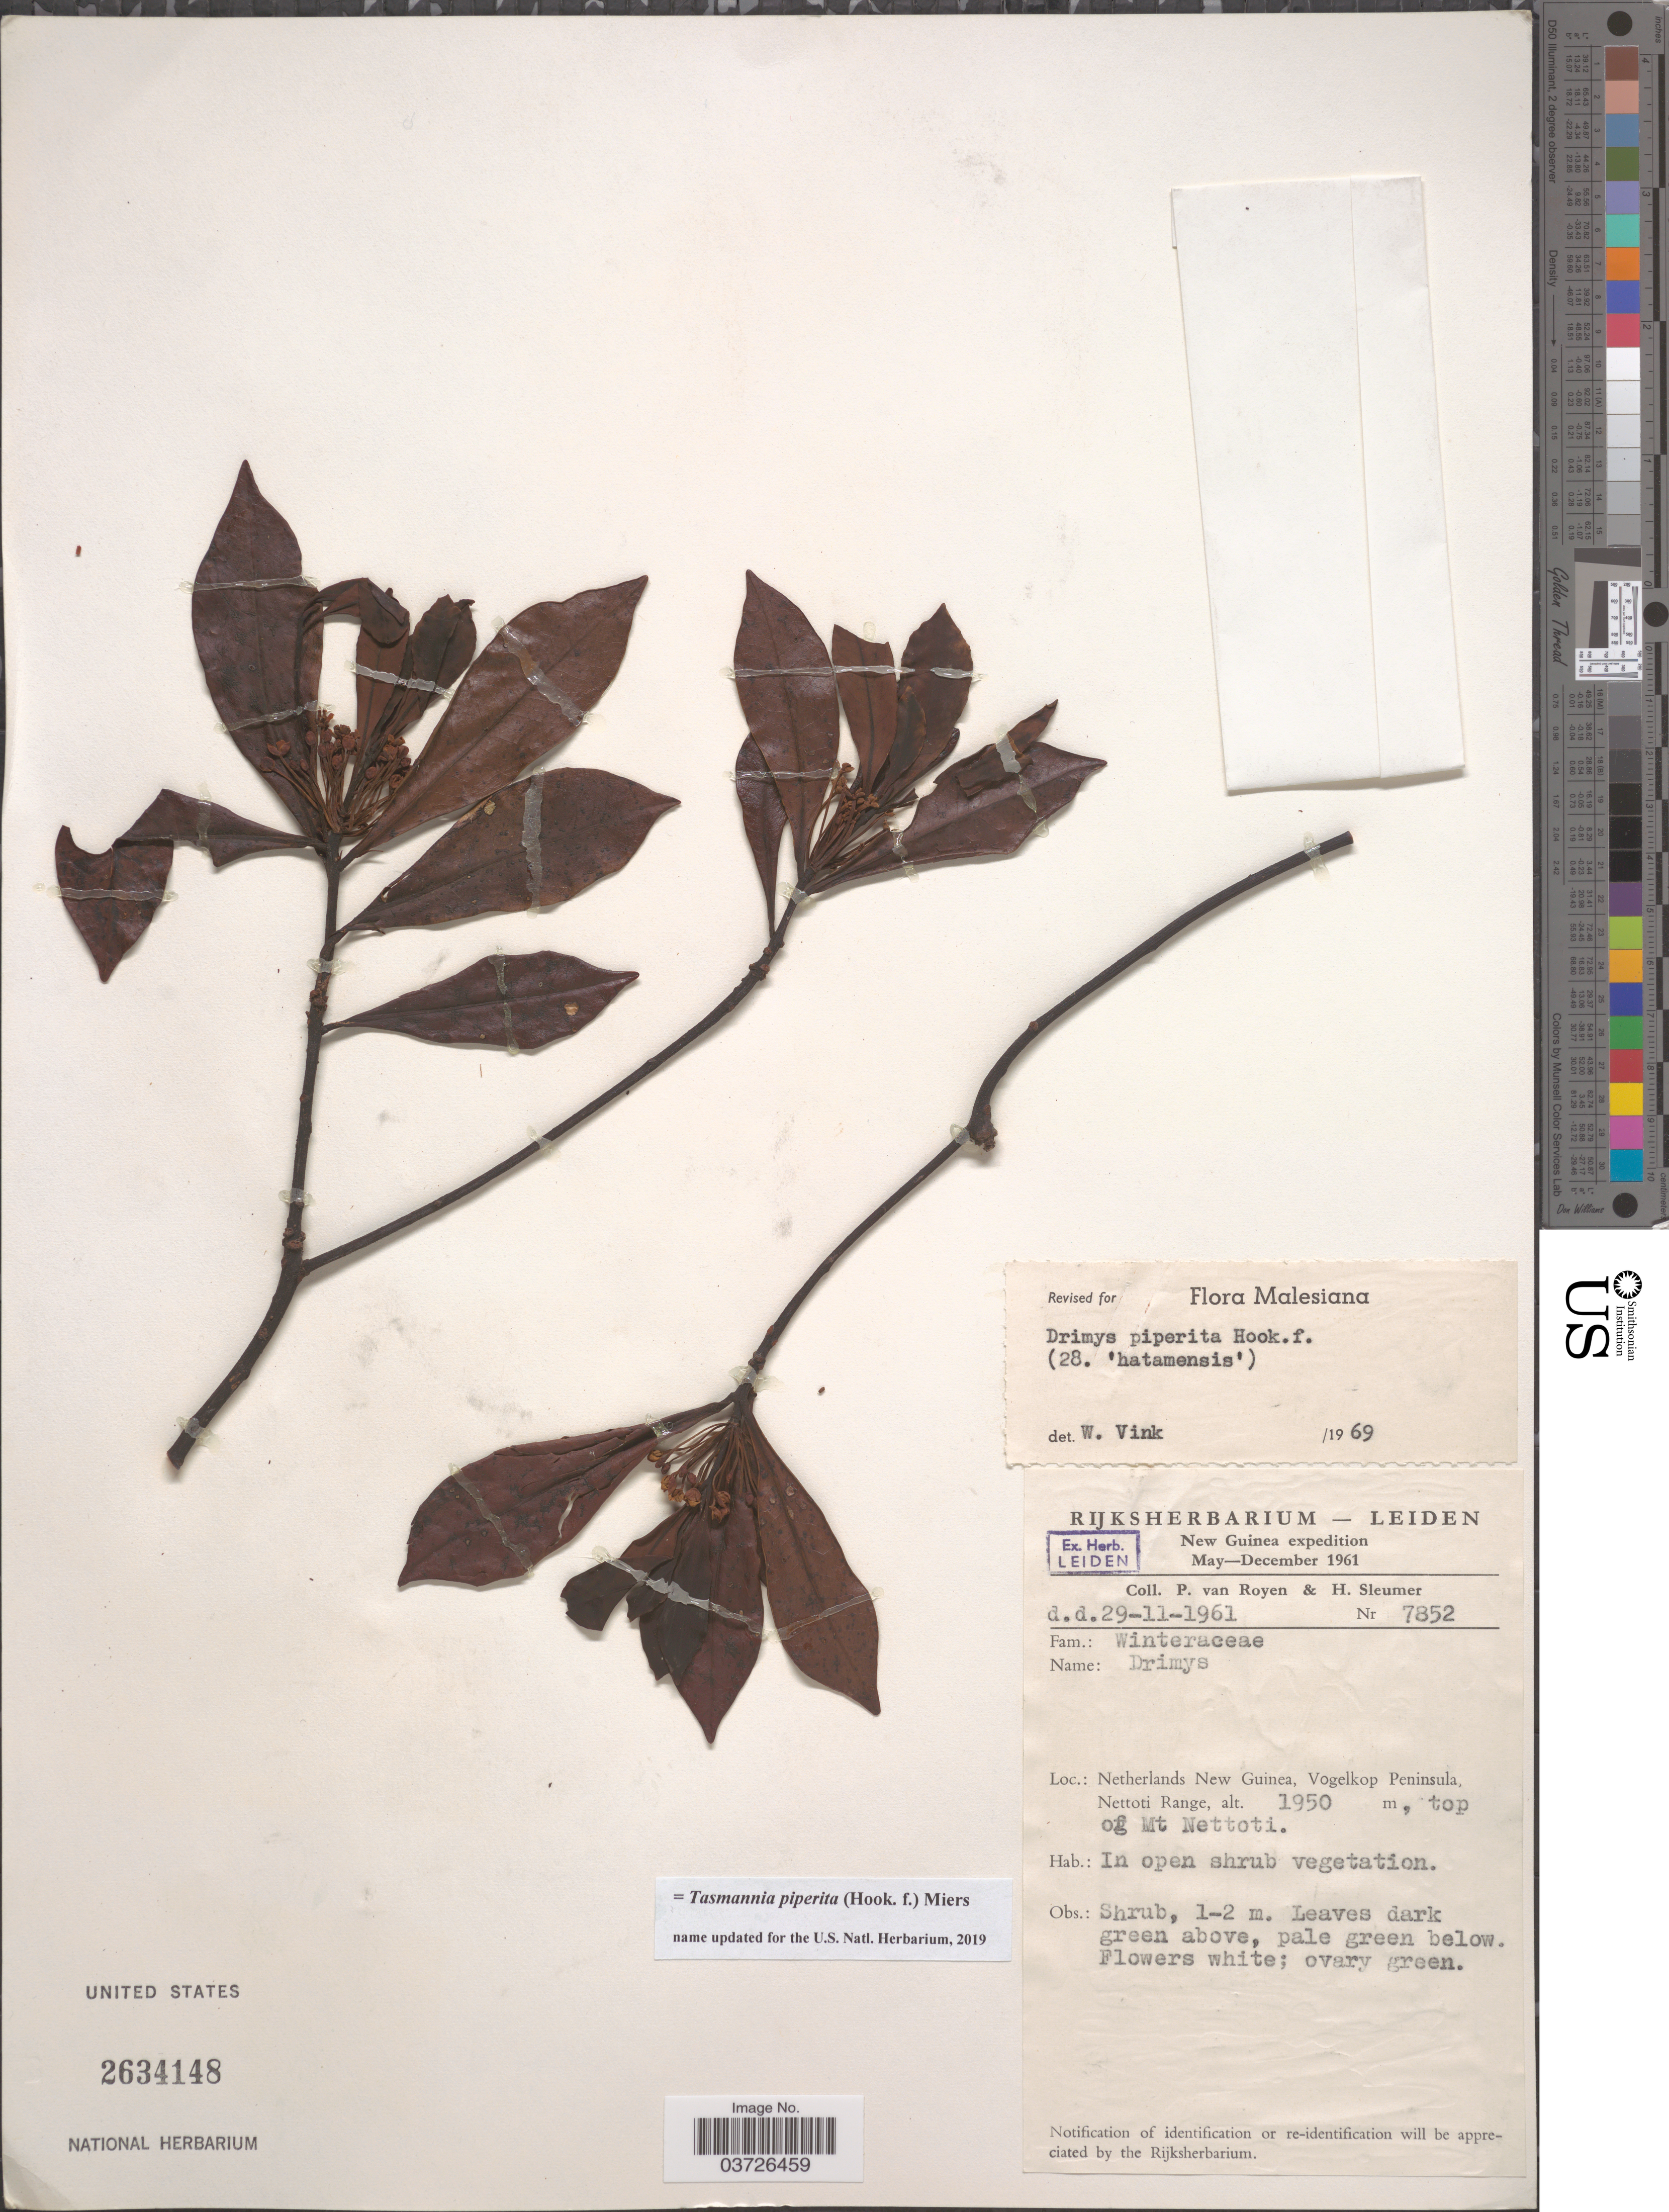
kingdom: Plantae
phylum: Tracheophyta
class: Magnoliopsida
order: Canellales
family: Winteraceae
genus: Tasmannia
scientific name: Tasmannia reticulata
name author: (Diels) A.C. Sm.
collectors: P. van Royen & H. O. Sleumer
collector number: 7852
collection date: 1961-11-29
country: Indonesia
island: New Guinea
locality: New Guinea. Netherlands New Guinea, Vogelkop Peninsula, Nettoti Range. Top of Mt Nettoti.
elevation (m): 1950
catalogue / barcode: US 2634148